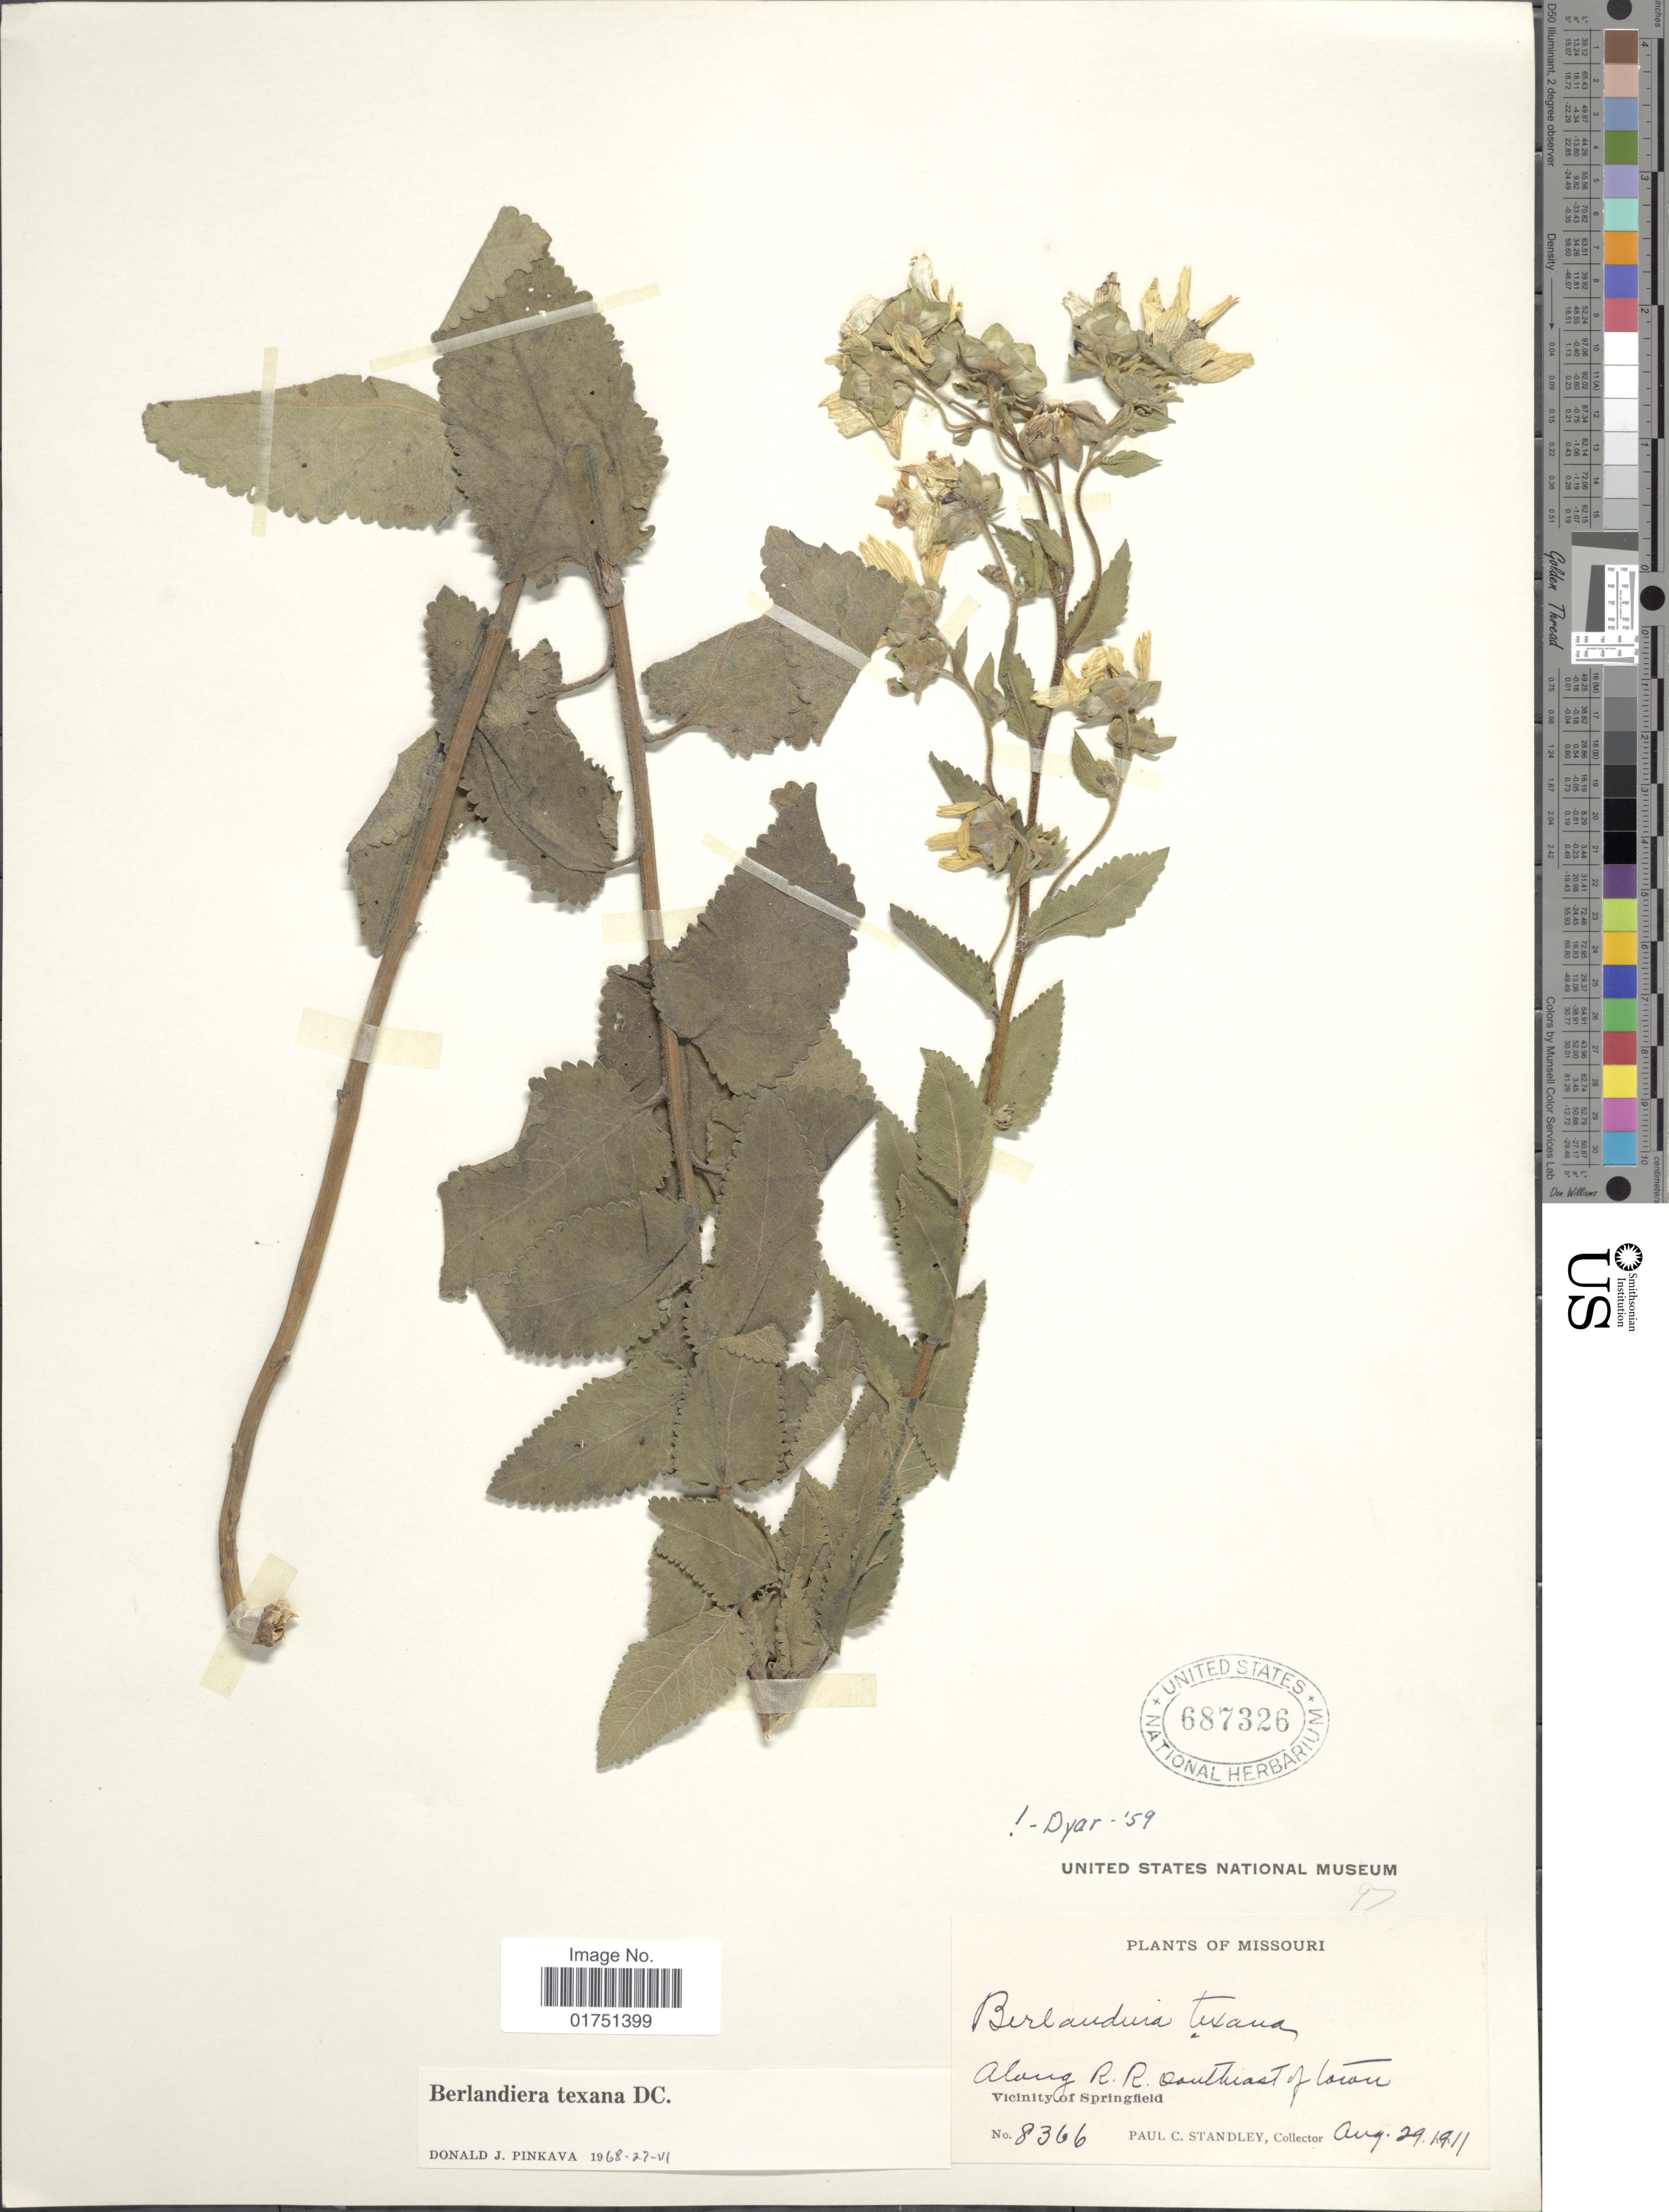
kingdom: Plantae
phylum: Tracheophyta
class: Magnoliopsida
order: Asterales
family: Asteraceae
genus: Berlandiera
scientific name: Berlandiera texana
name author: DC.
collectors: P. C. Standley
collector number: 8366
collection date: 1911-08-29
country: United States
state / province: Missouri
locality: Along R.R. southeast of town. Vicinity of Springfield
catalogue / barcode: US 687326